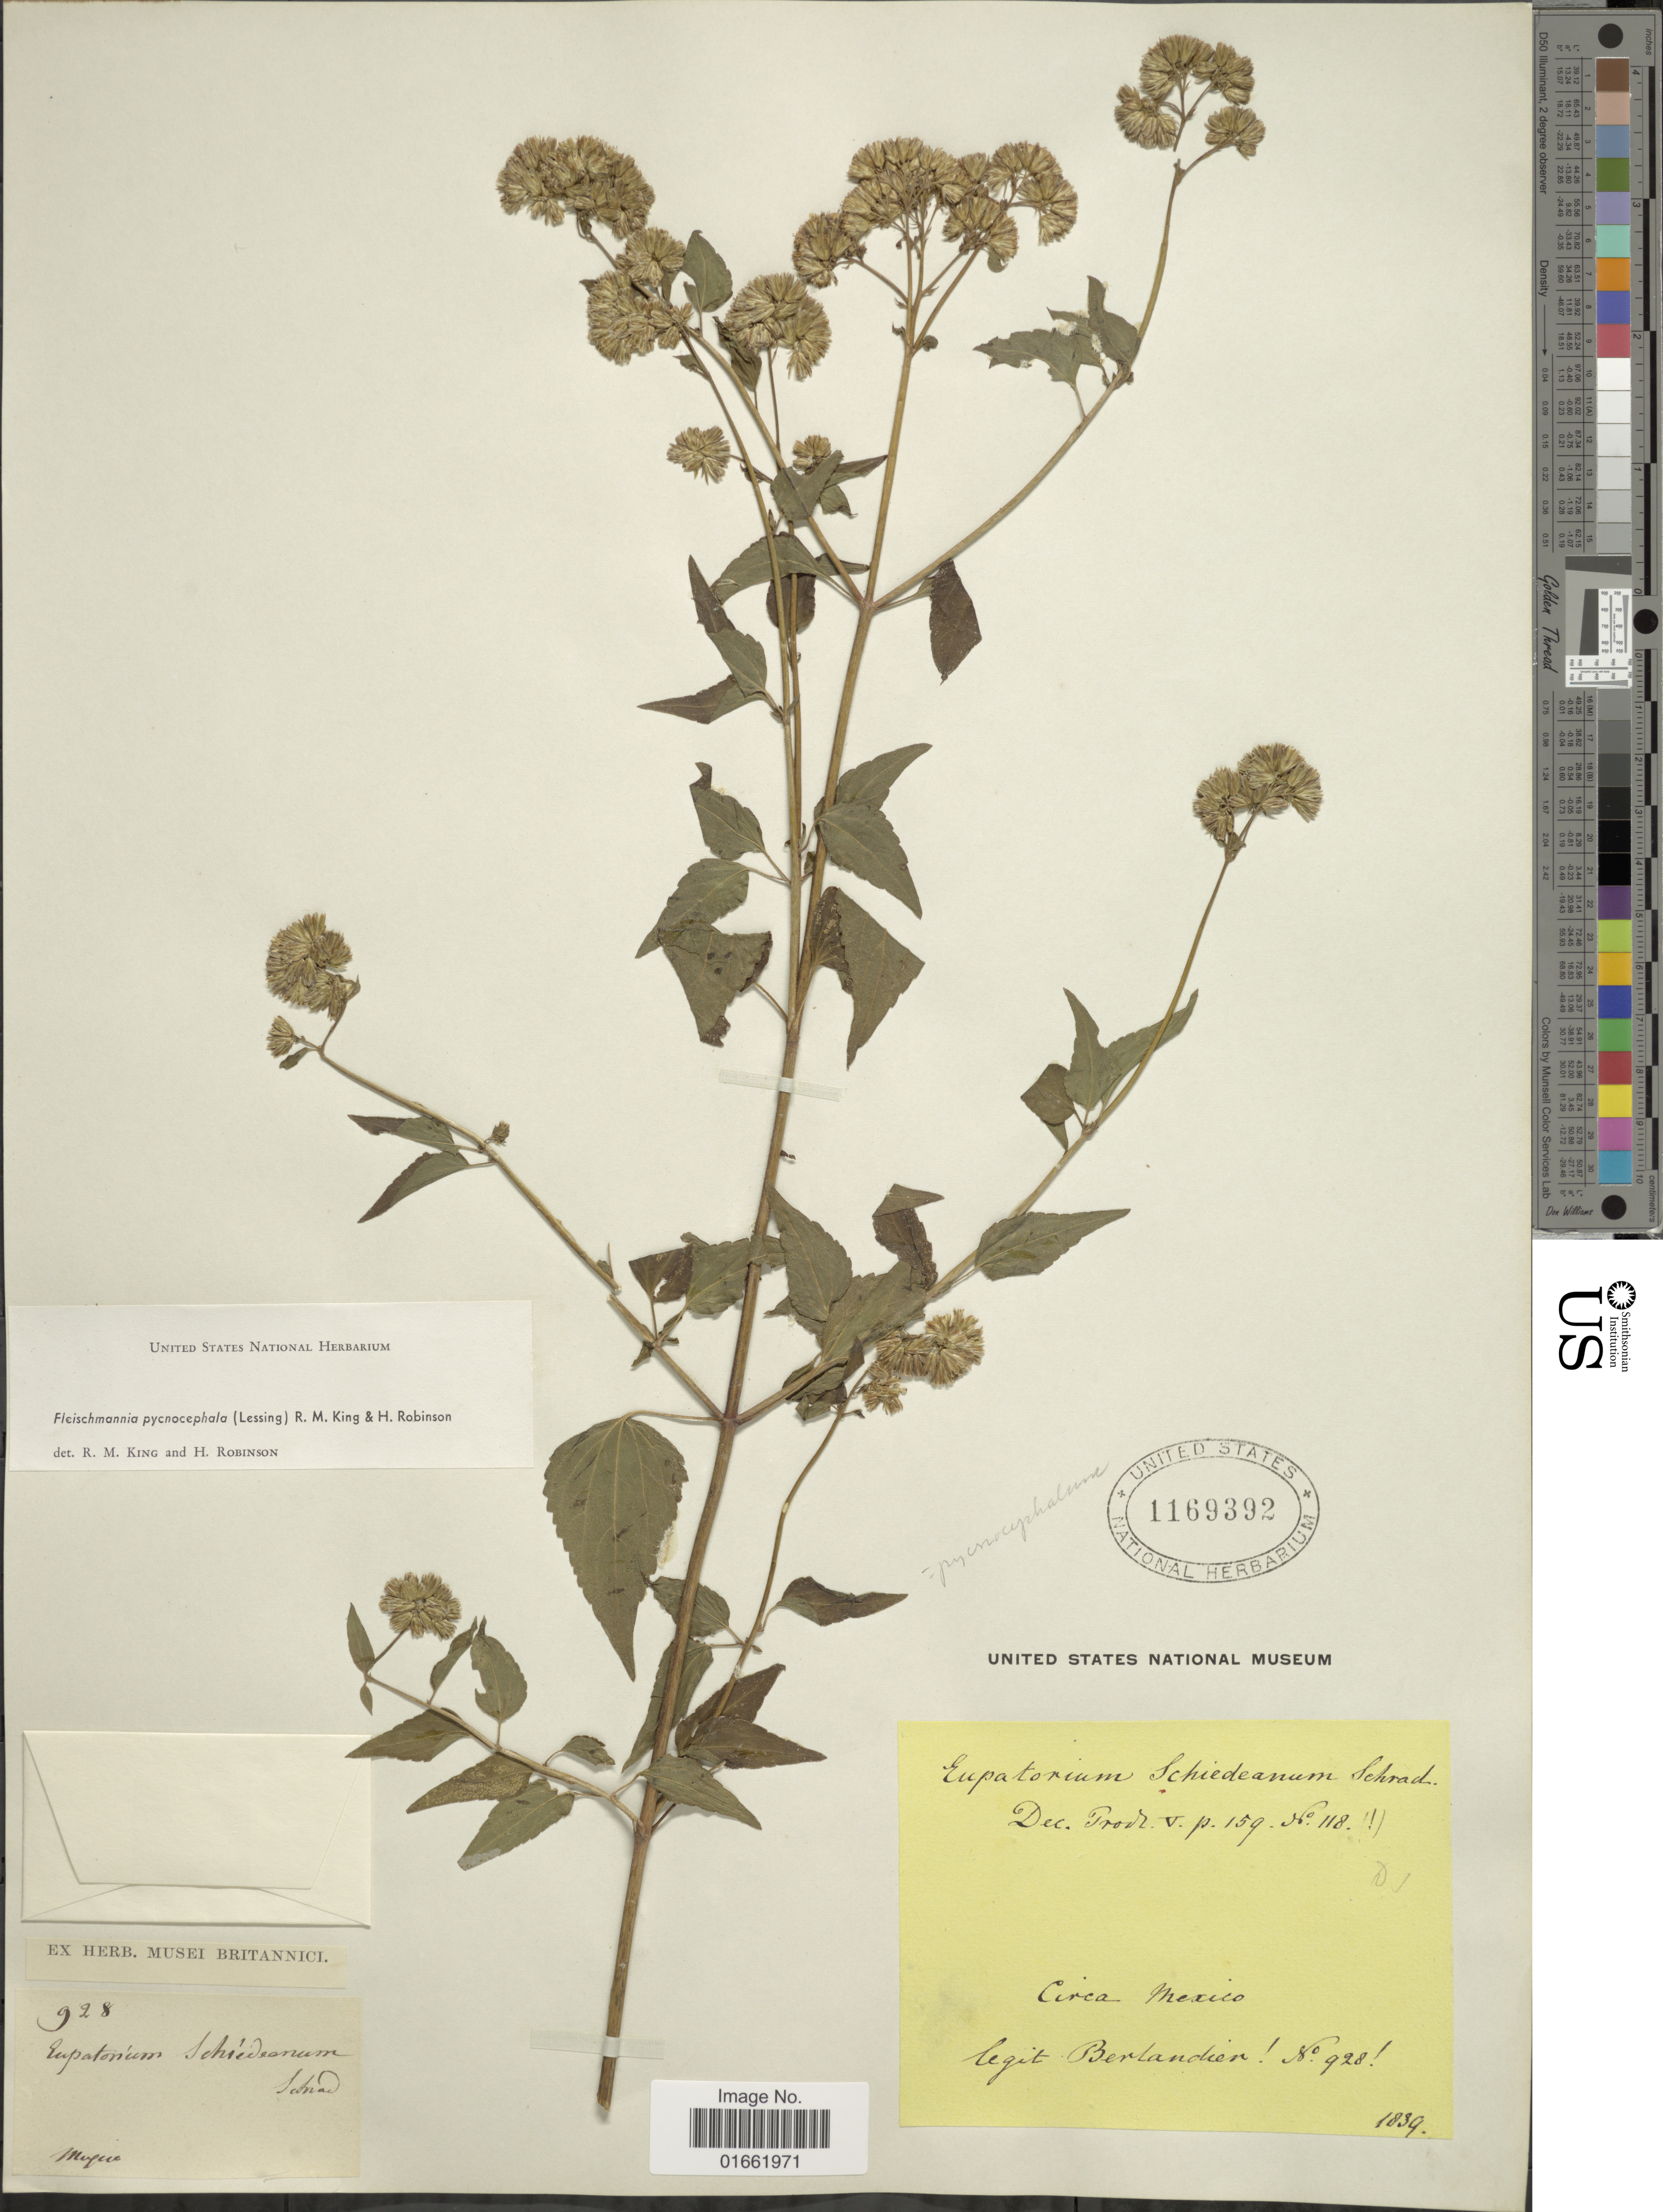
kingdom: Plantae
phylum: Tracheophyta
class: Magnoliopsida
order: Asterales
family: Asteraceae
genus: Fleischmannia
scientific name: Fleischmannia pycnocephala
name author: (Less.) R.M. King & H. Rob.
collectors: J. L. Berlandier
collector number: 928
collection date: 1839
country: Mexico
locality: Circa Mexico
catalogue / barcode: US 1169392